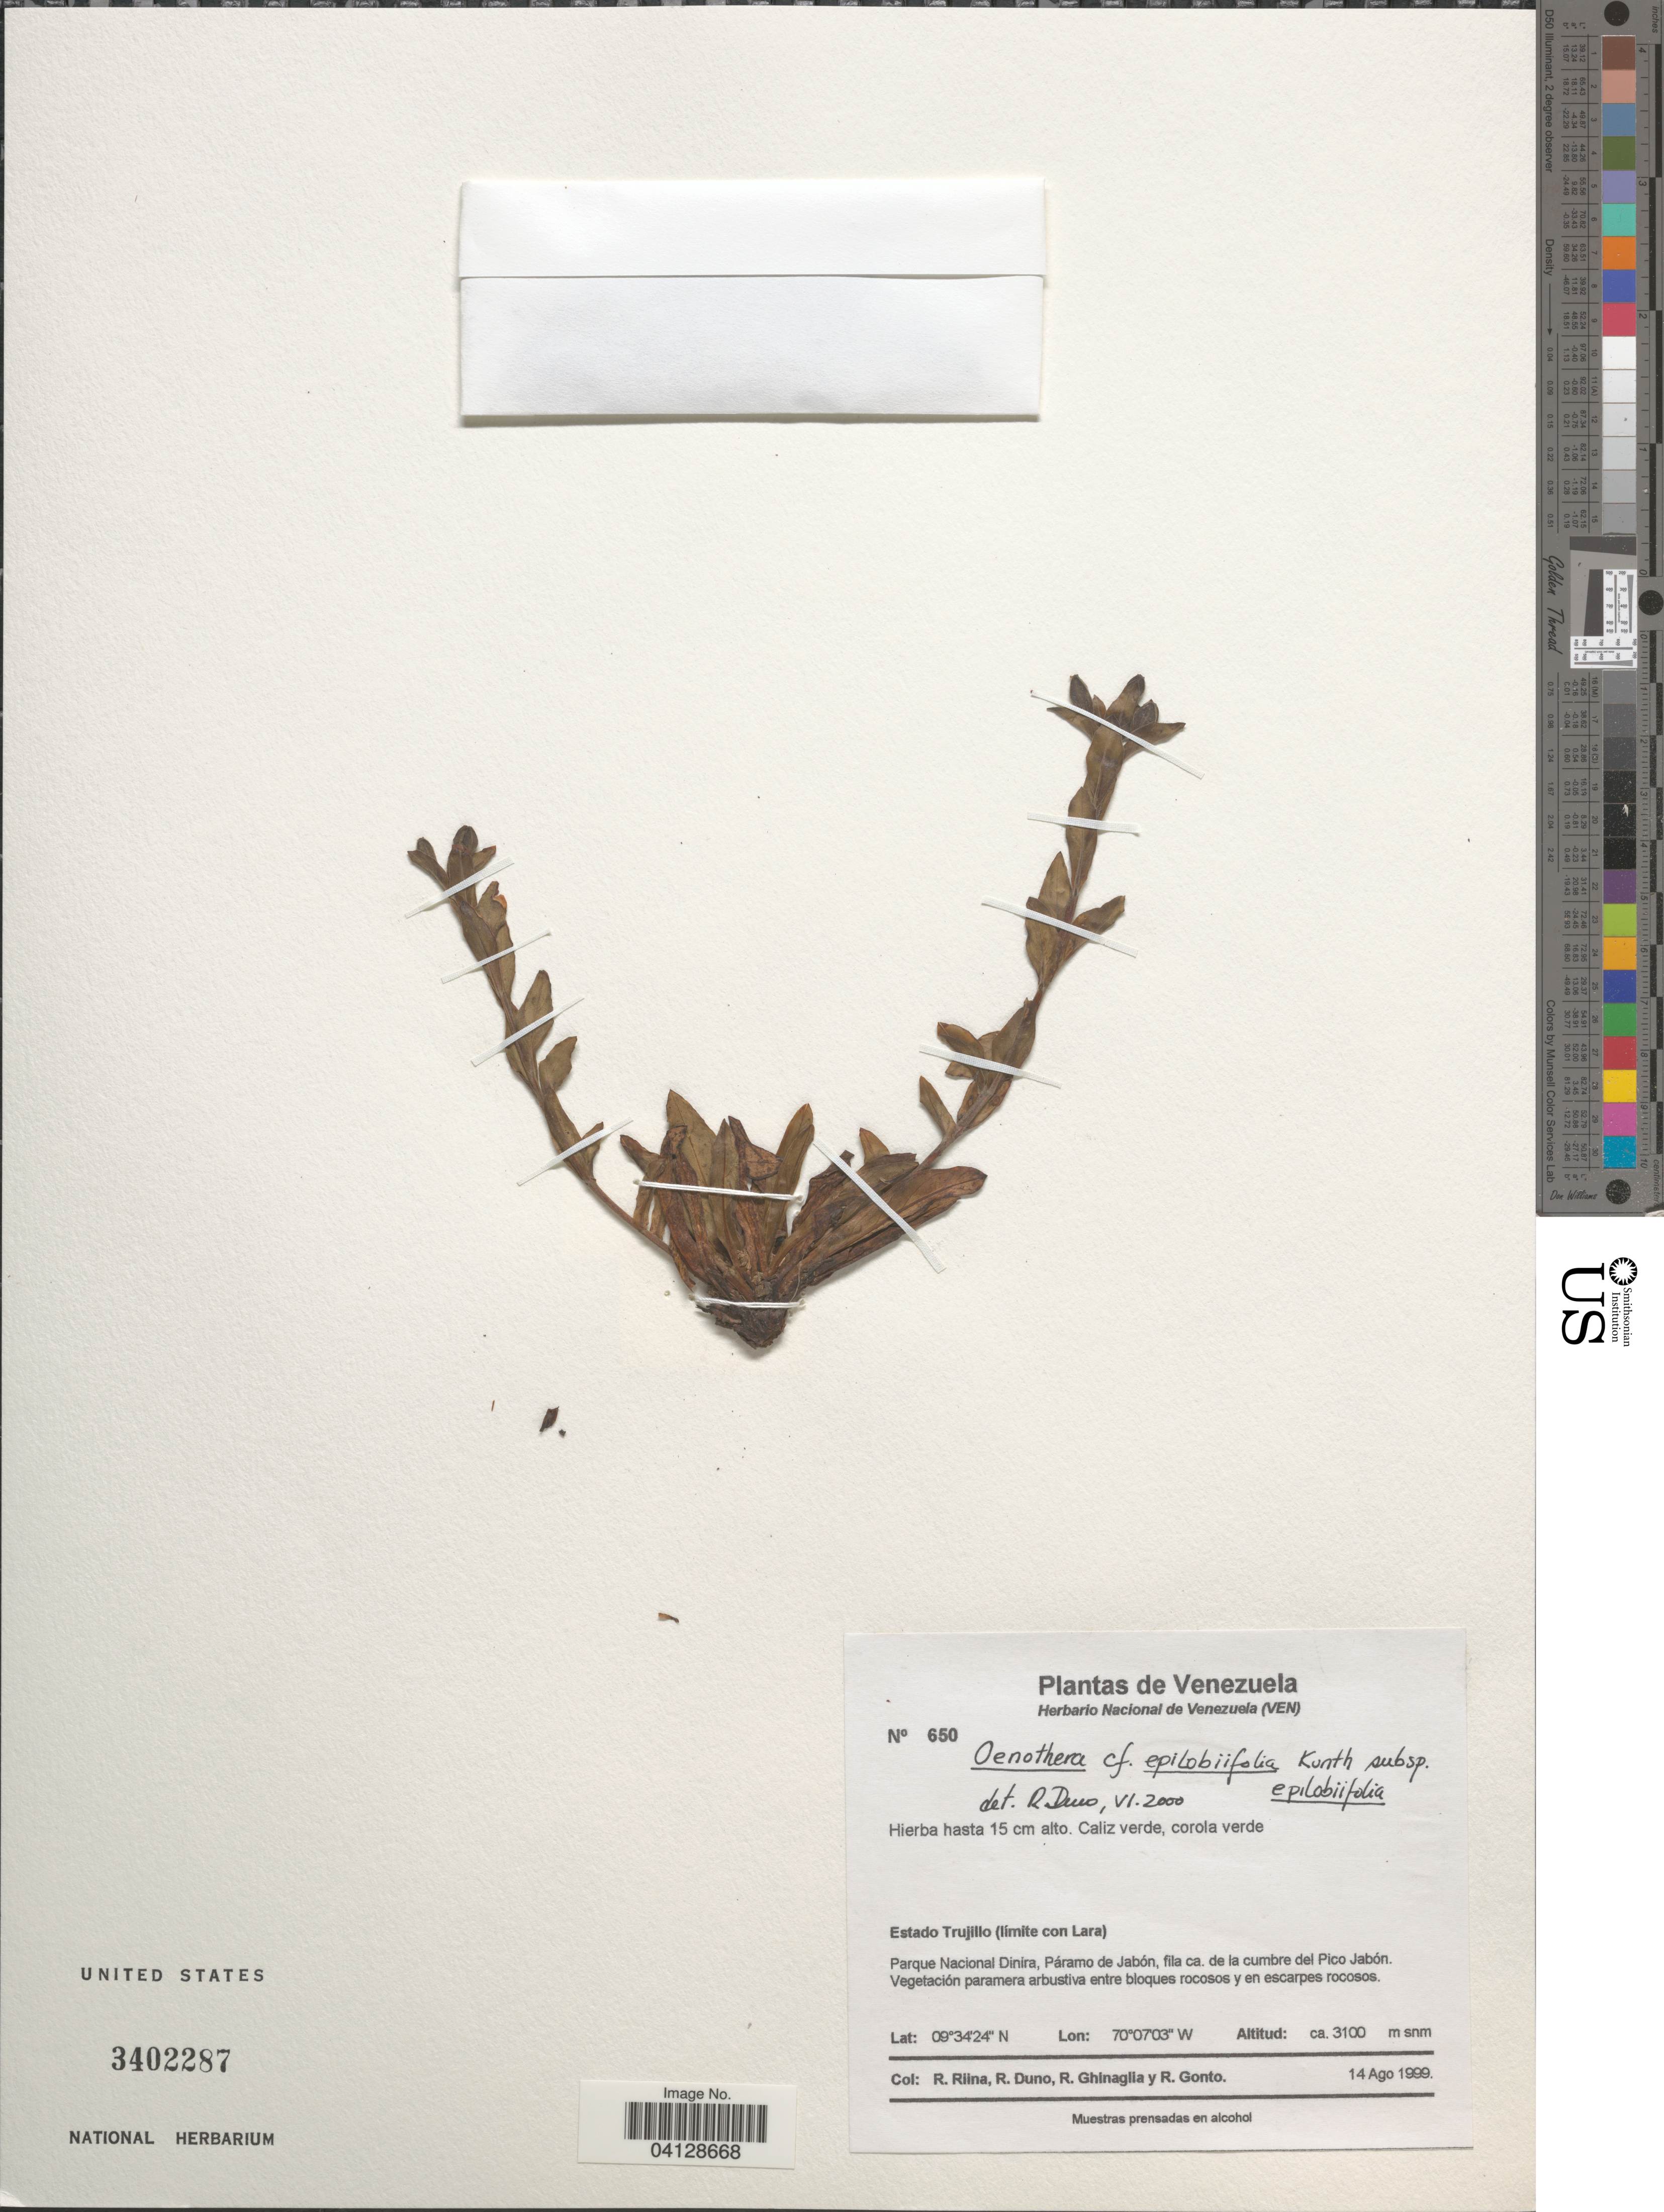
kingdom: Plantae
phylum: Tracheophyta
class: Magnoliopsida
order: Myrtales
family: Onagraceae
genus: Oenothera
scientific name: Oenothera epilobiifolia subsp. epilobiifolia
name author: Kunth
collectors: R. Riina, R. Duno, R. Ghinaglia & R. Gonto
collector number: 650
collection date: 1999-08-14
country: Venezuela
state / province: Trujillo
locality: (límite con Lara). Parque Nacional Dinira, Páramo de Jabón, fila ca. de la cumbre del Pico Jabón.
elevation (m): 3100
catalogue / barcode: US 3402287